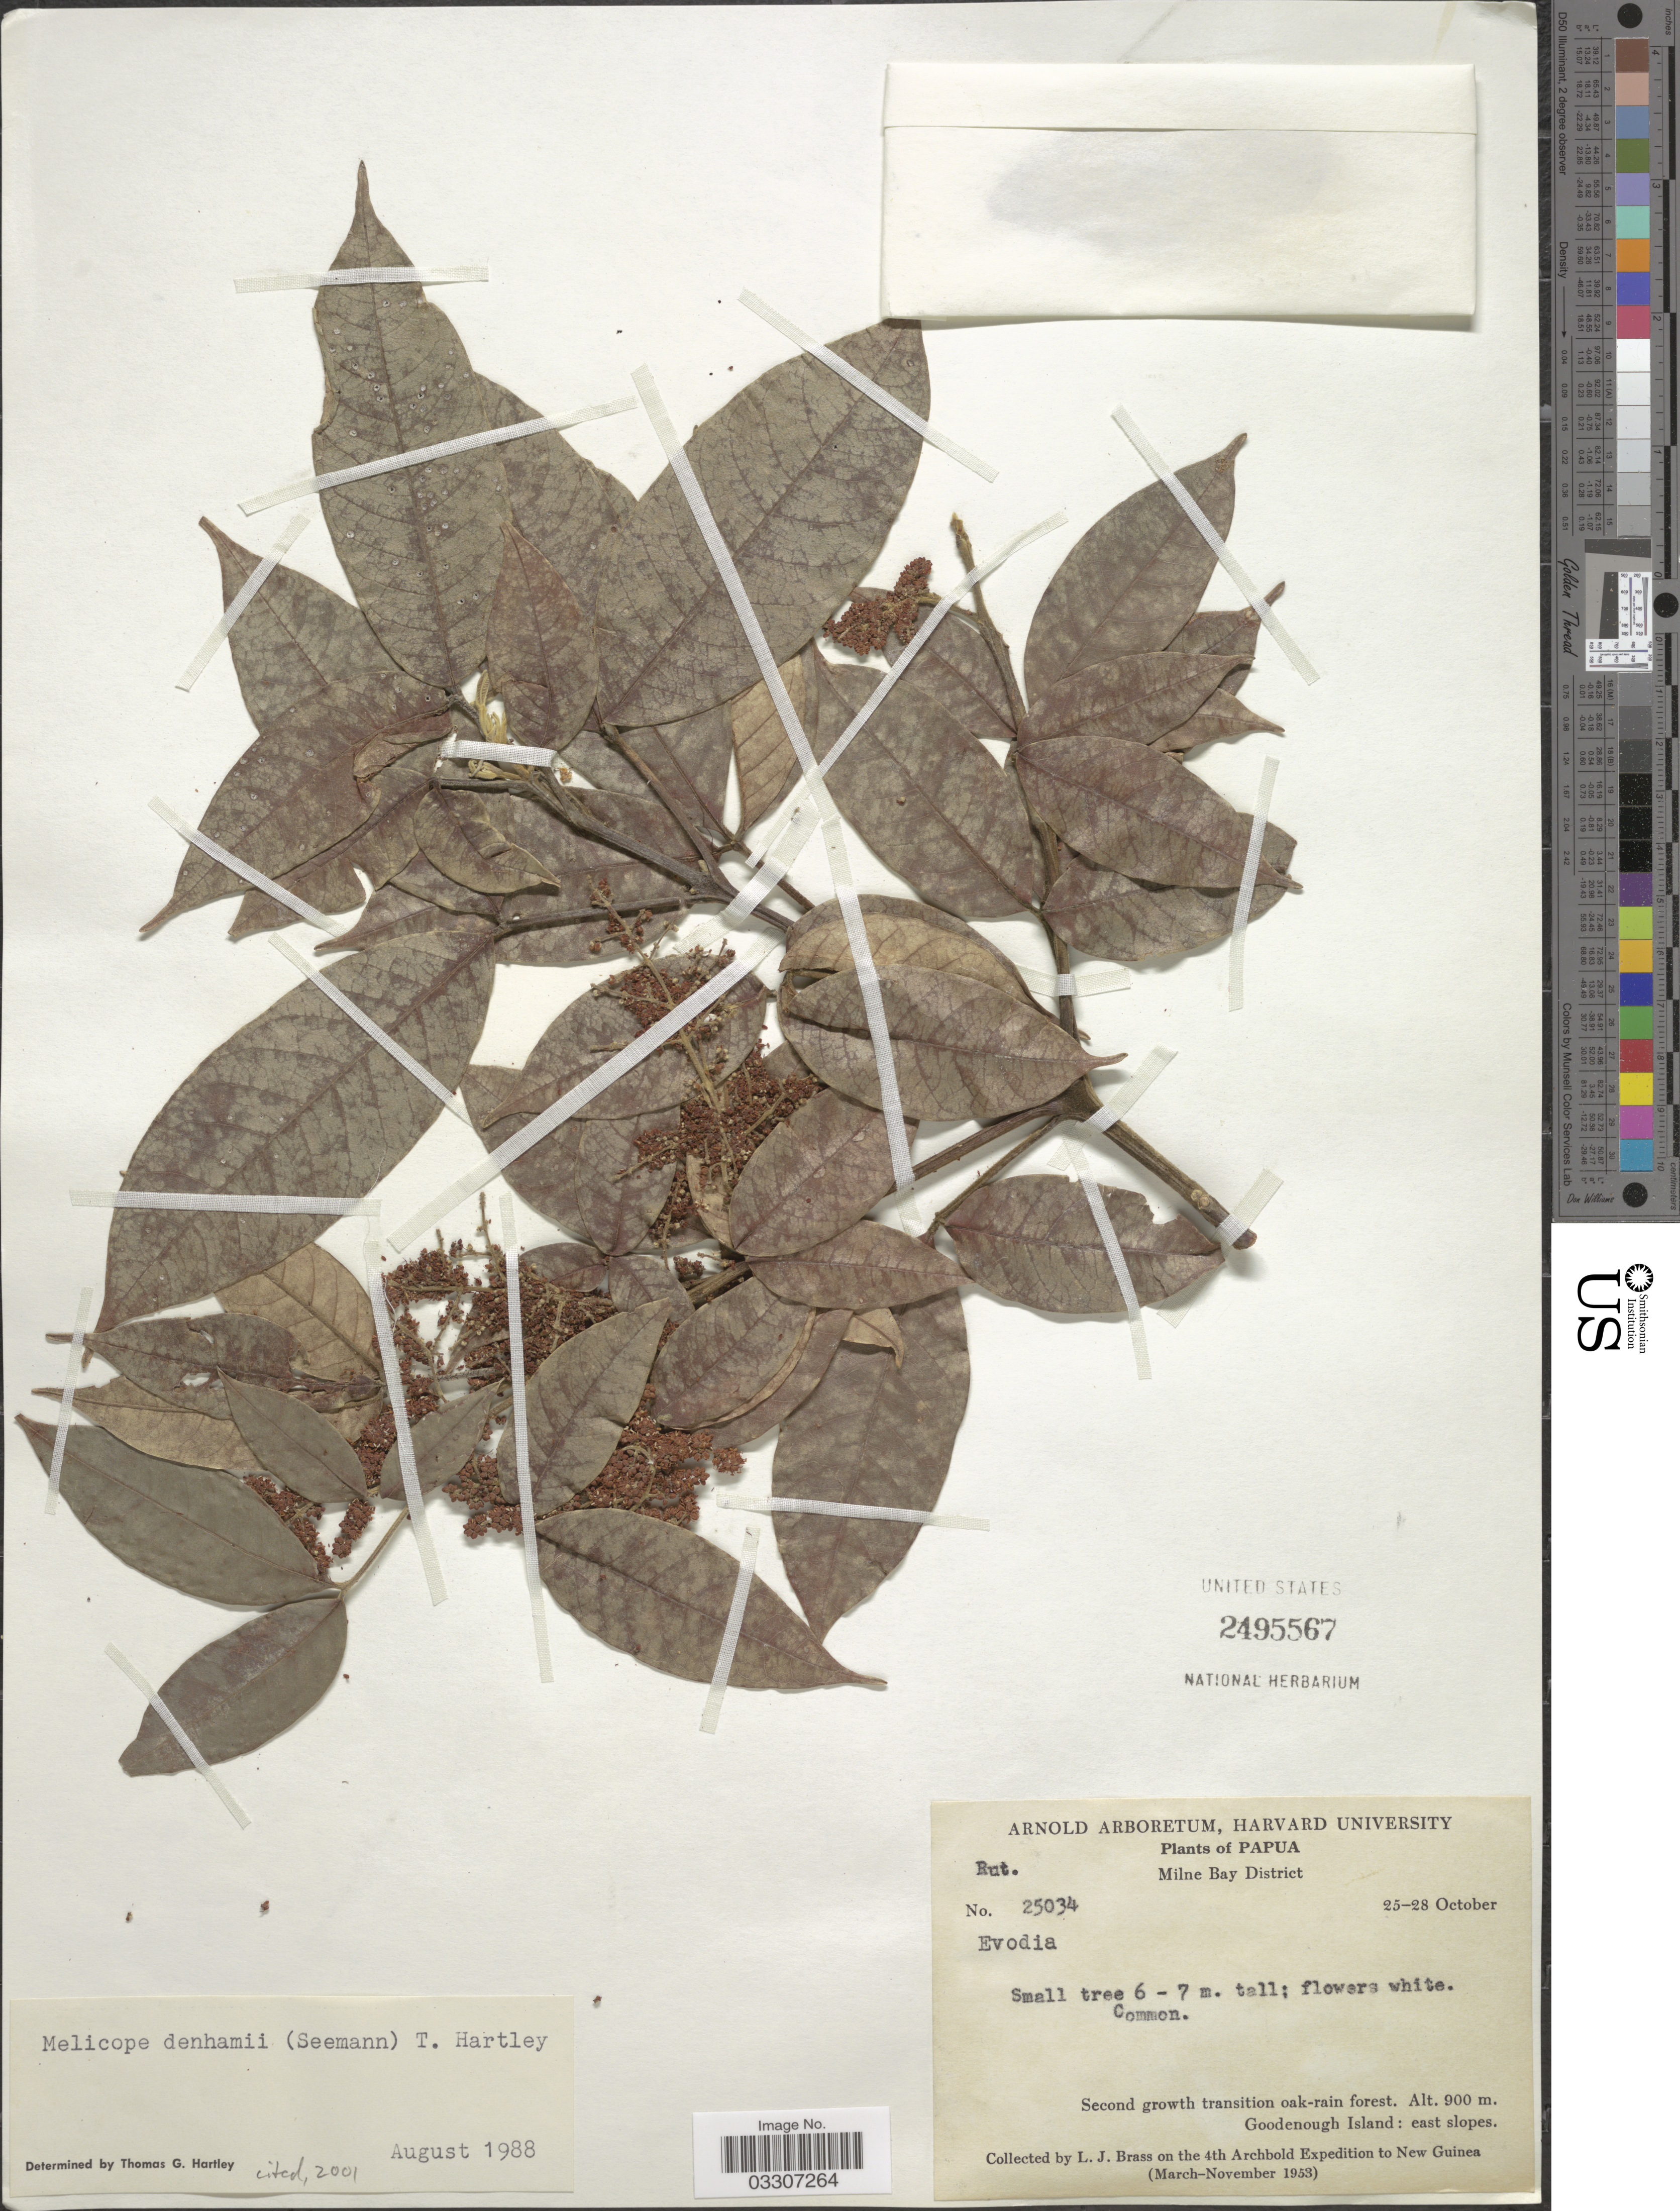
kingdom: Plantae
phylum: Tracheophyta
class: Magnoliopsida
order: Sapindales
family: Rutaceae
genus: Melicope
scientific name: Melicope denhamii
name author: (Seem.) T.G. Hartley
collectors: L. J. Brass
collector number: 25034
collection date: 1953-10-25/1953-10-28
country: Papua New Guinea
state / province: Milne Bay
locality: Papua. Milne Bay District. Goodenough Island: east slopes. New Guinea.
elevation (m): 900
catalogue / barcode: US 2495567